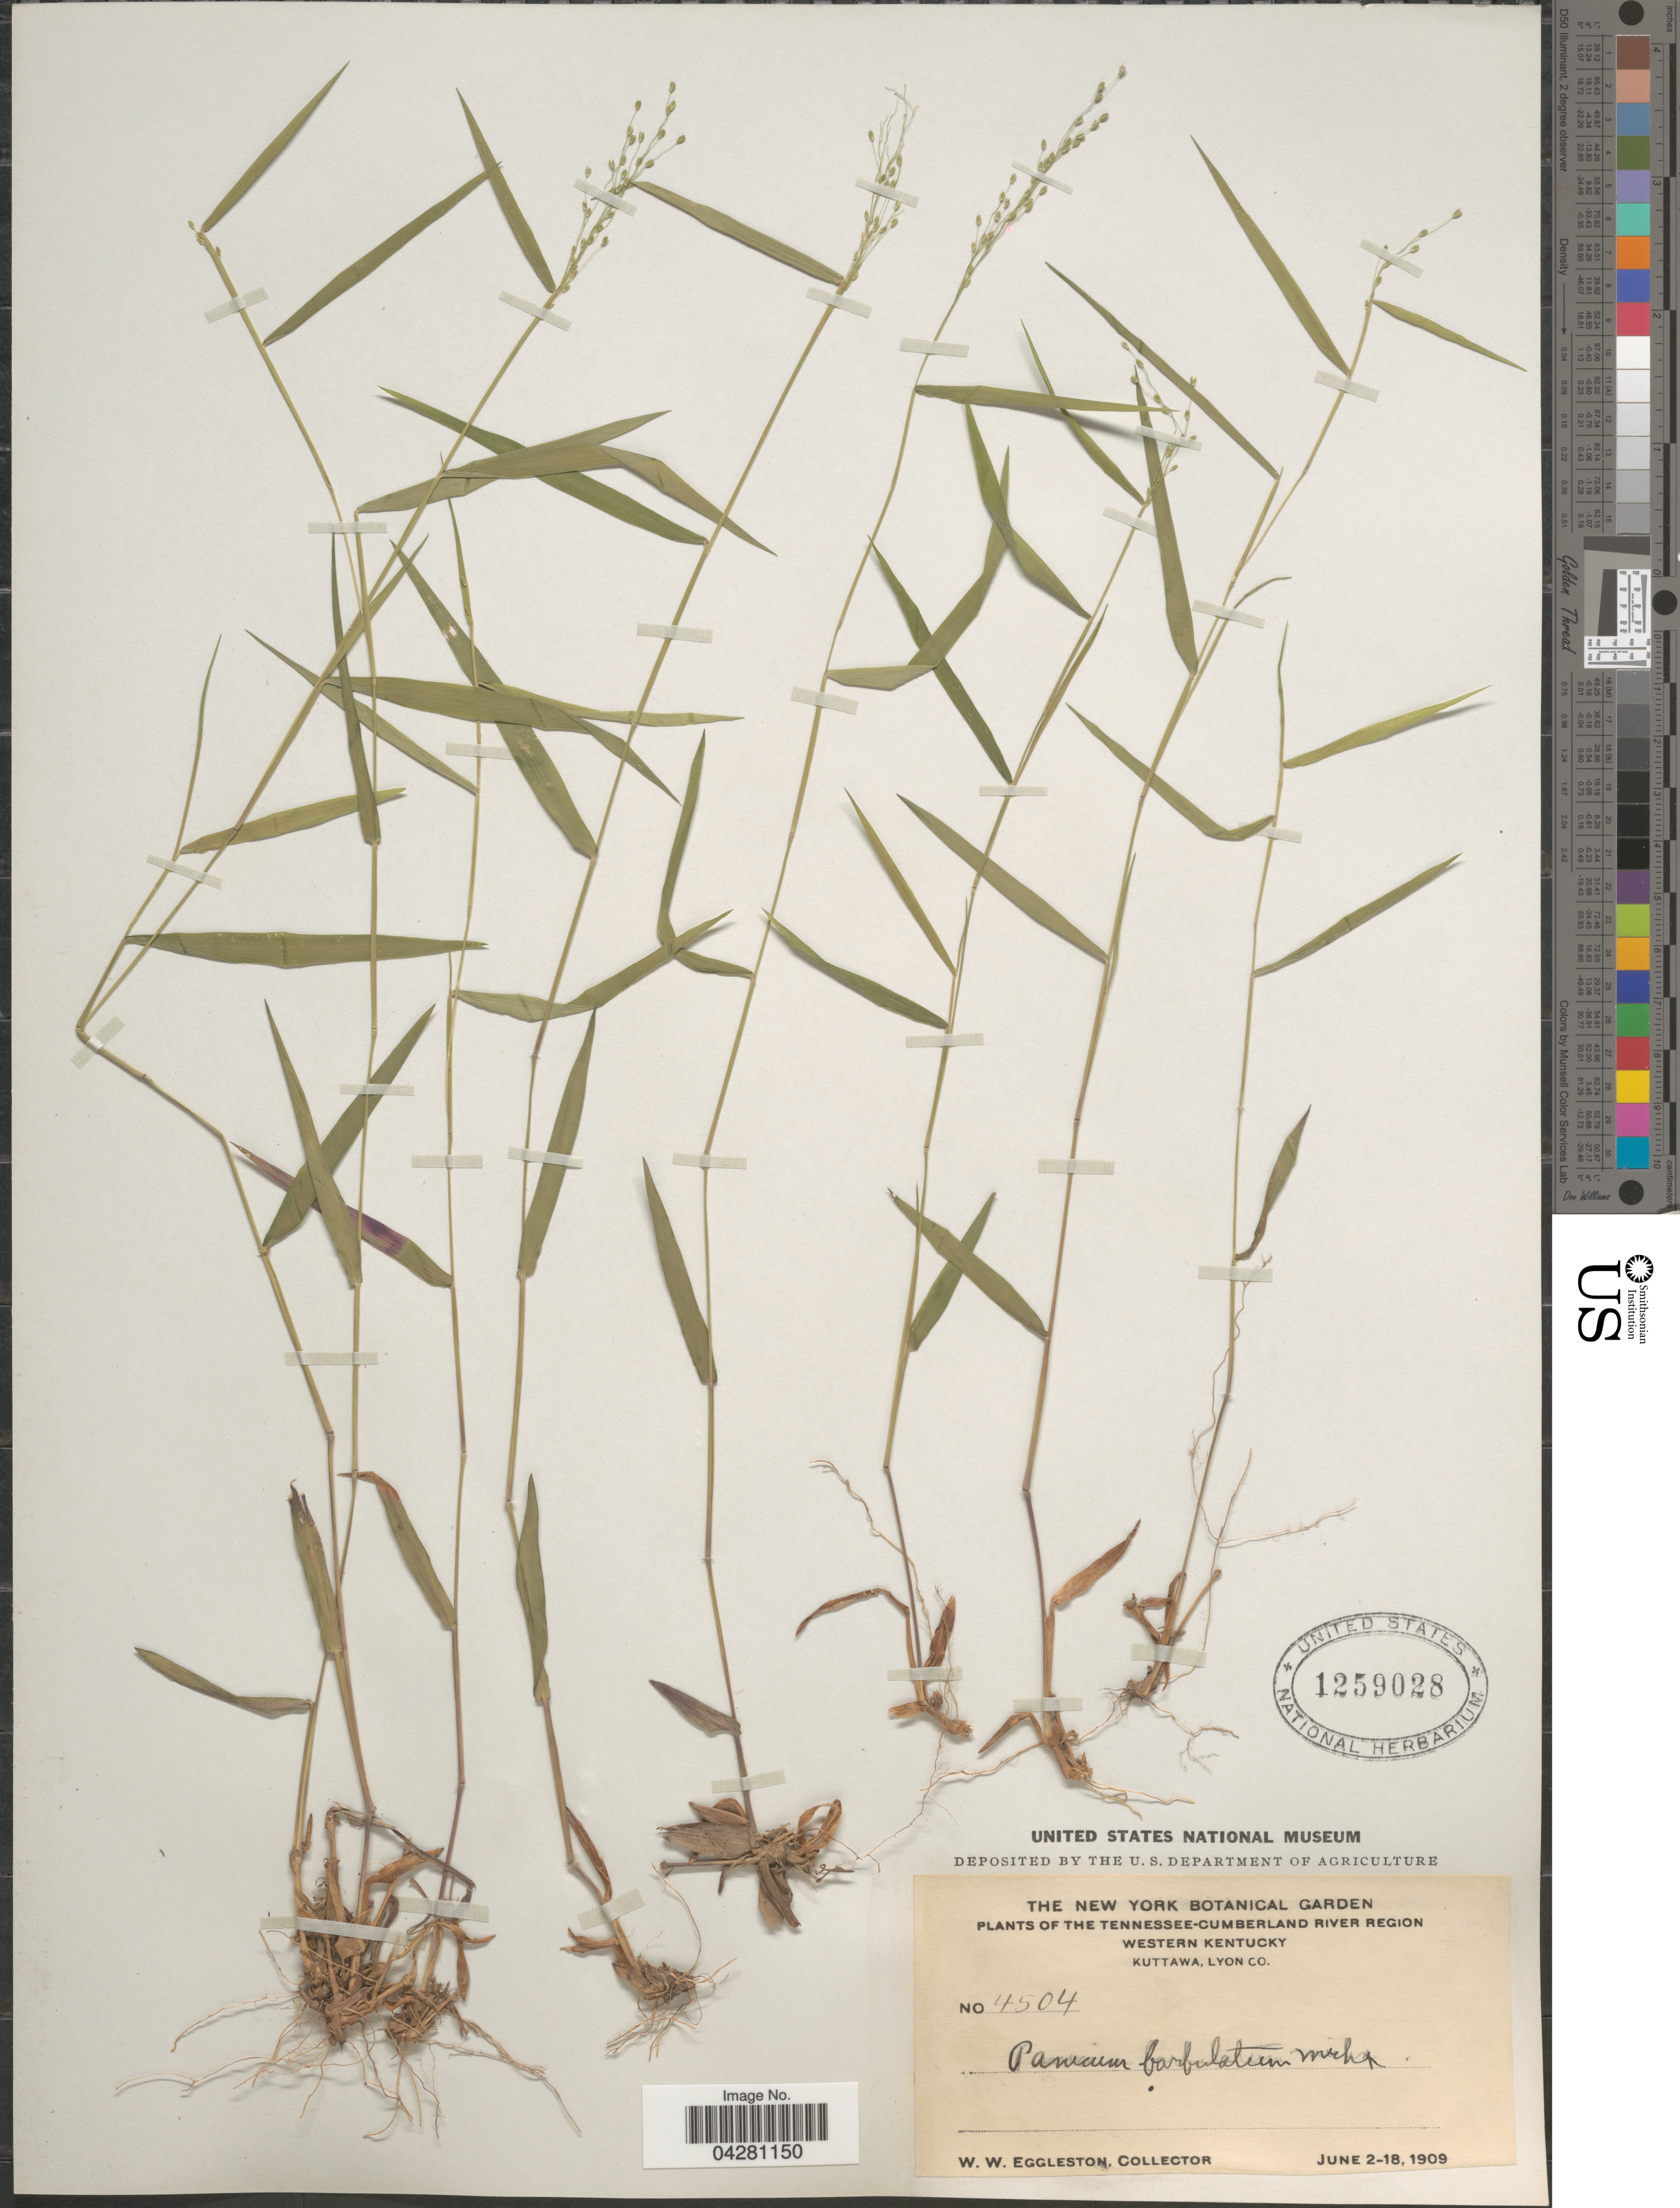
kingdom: Plantae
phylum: Tracheophyta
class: Liliopsida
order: Poales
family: Poaceae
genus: Dichanthelium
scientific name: Dichanthelium dichotomum var. dichotomum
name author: (L.) Gould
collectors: W. W. Eggleston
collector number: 4504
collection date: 1909-06-02/1909-06-18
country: United States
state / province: Kentucky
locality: The Tennessee-Cumberland River Region. Western Kentucky. Kuttawa, Lyon Co.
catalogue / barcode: US 1259028